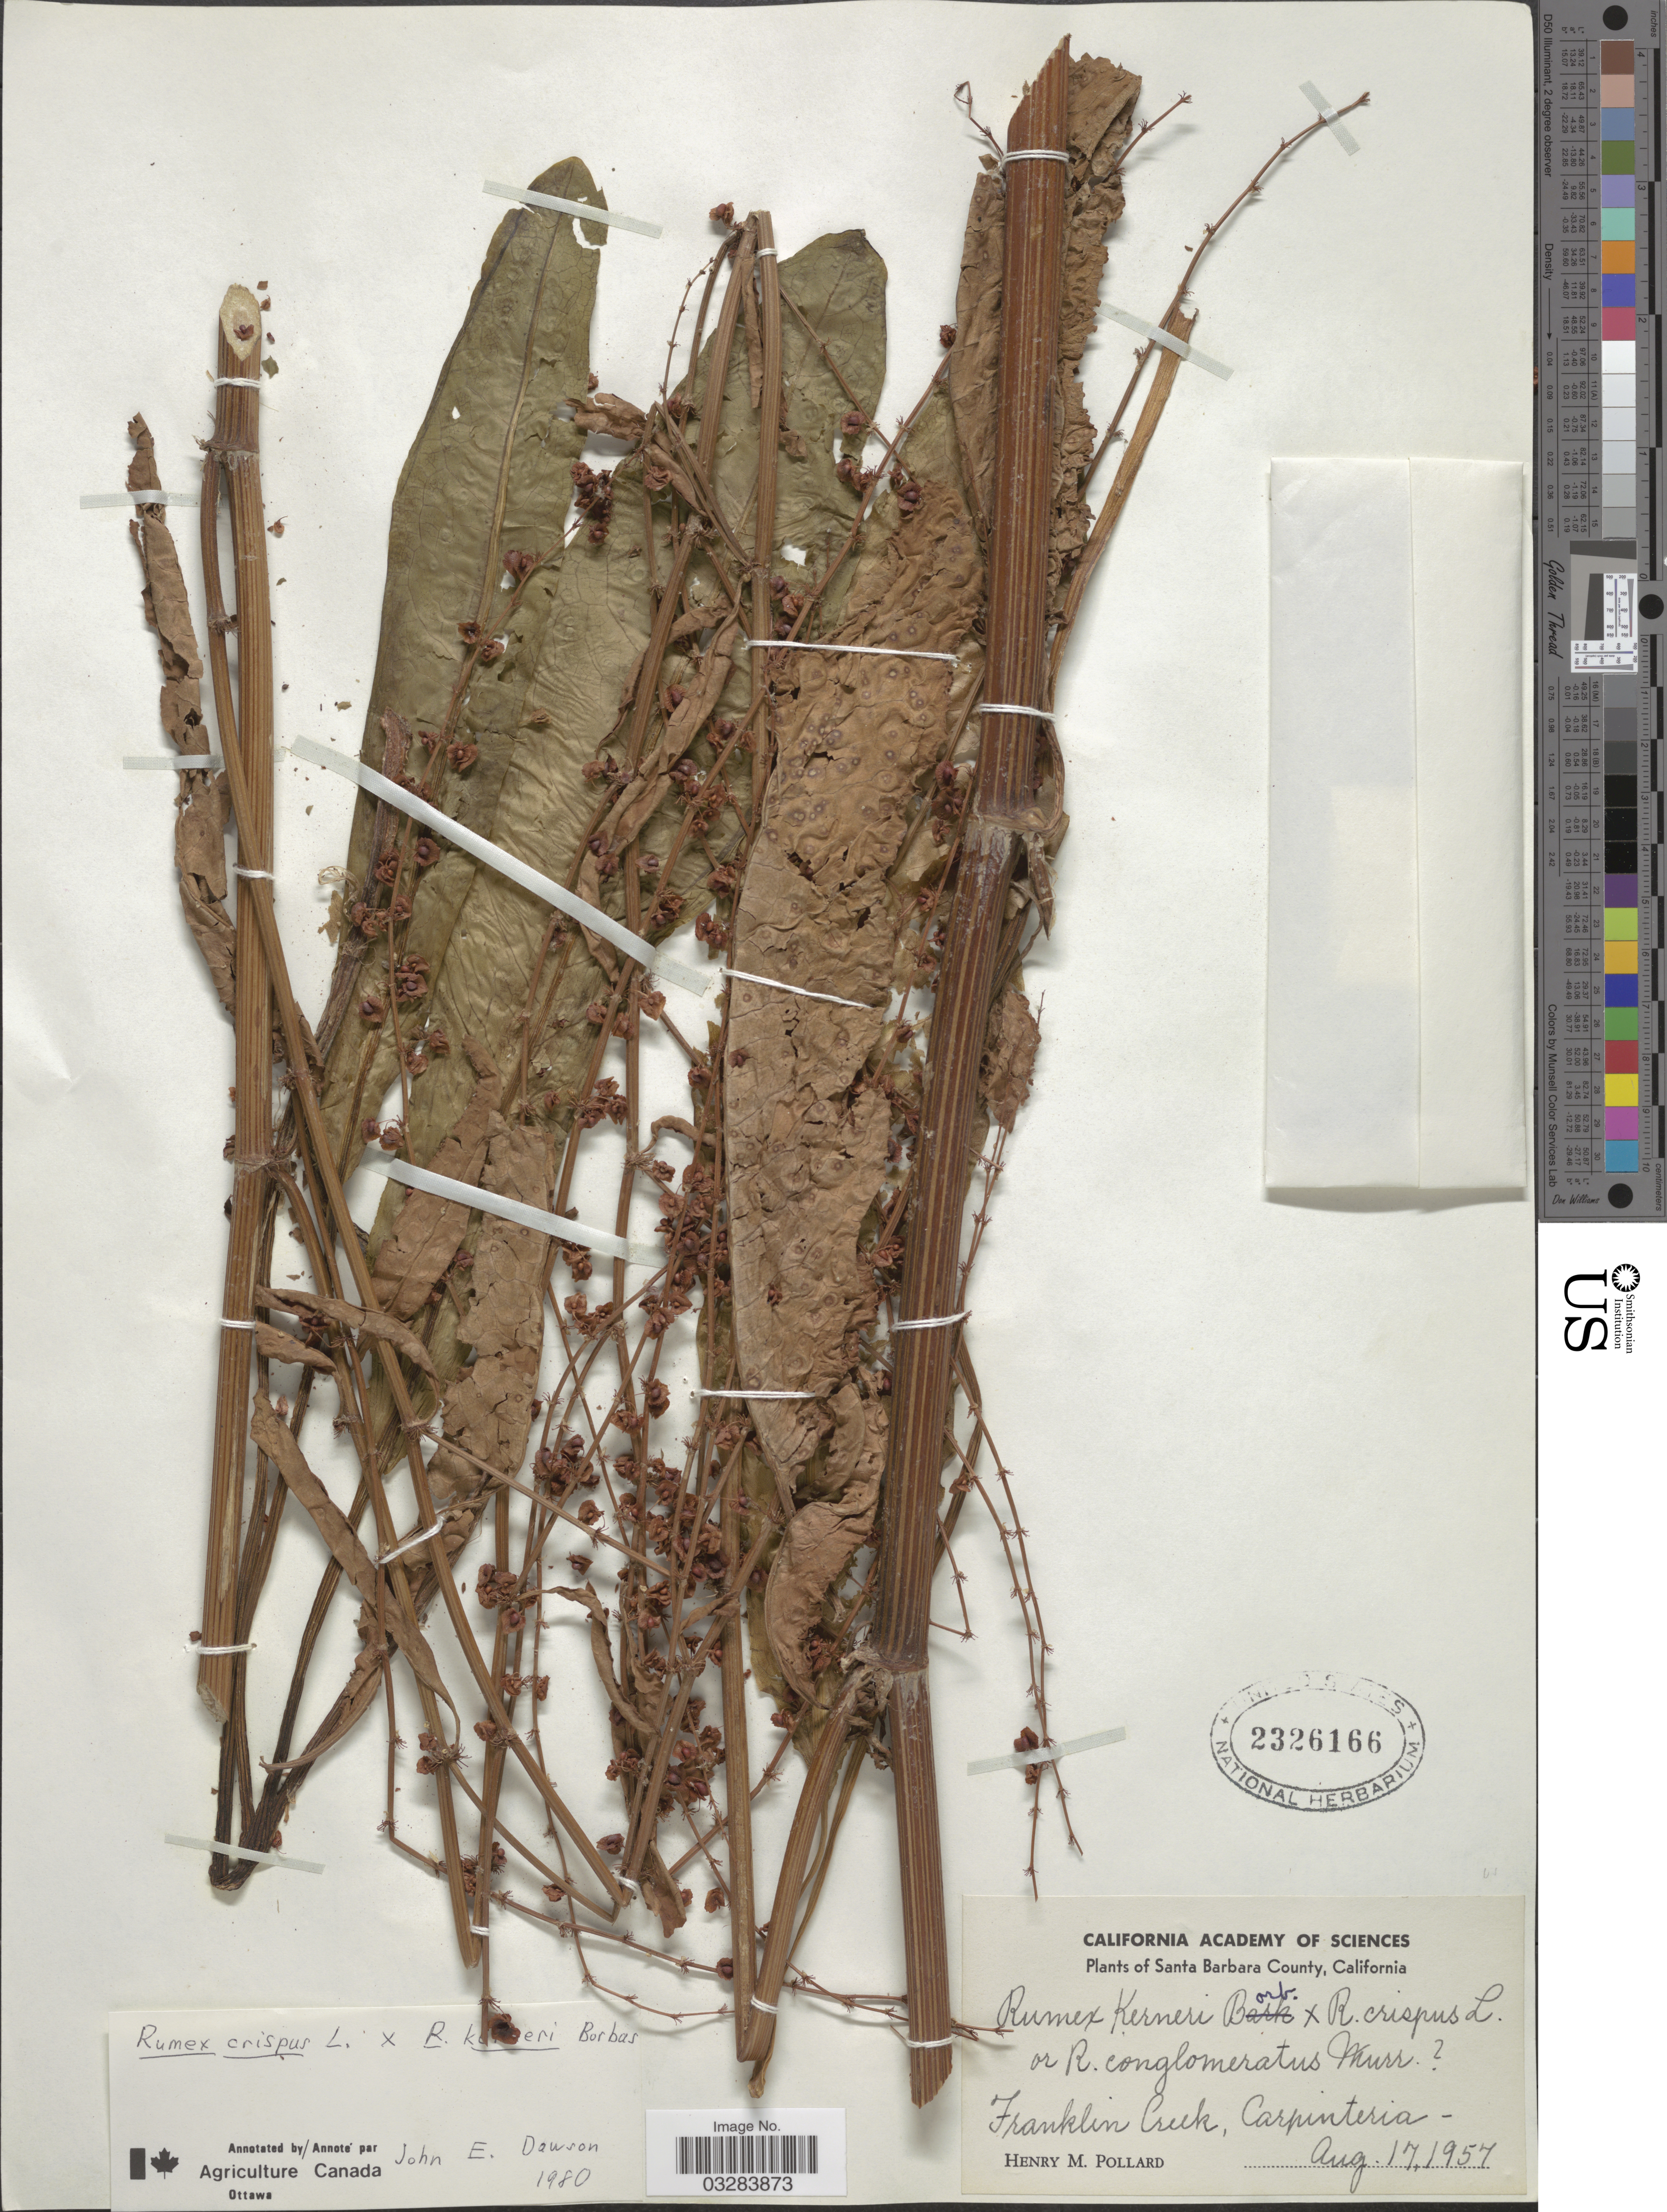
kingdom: Plantae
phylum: Tracheophyta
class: Magnoliopsida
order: Caryophyllales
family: Polygonaceae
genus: Rumex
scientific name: Rumex crispus x R. kerneri Borbás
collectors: H. M. Pollard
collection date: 1957-08-17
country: United States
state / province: California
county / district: Santa Barbara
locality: Santa Barbara County, Franklin Creek, Carpinteria.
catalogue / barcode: US 2326166